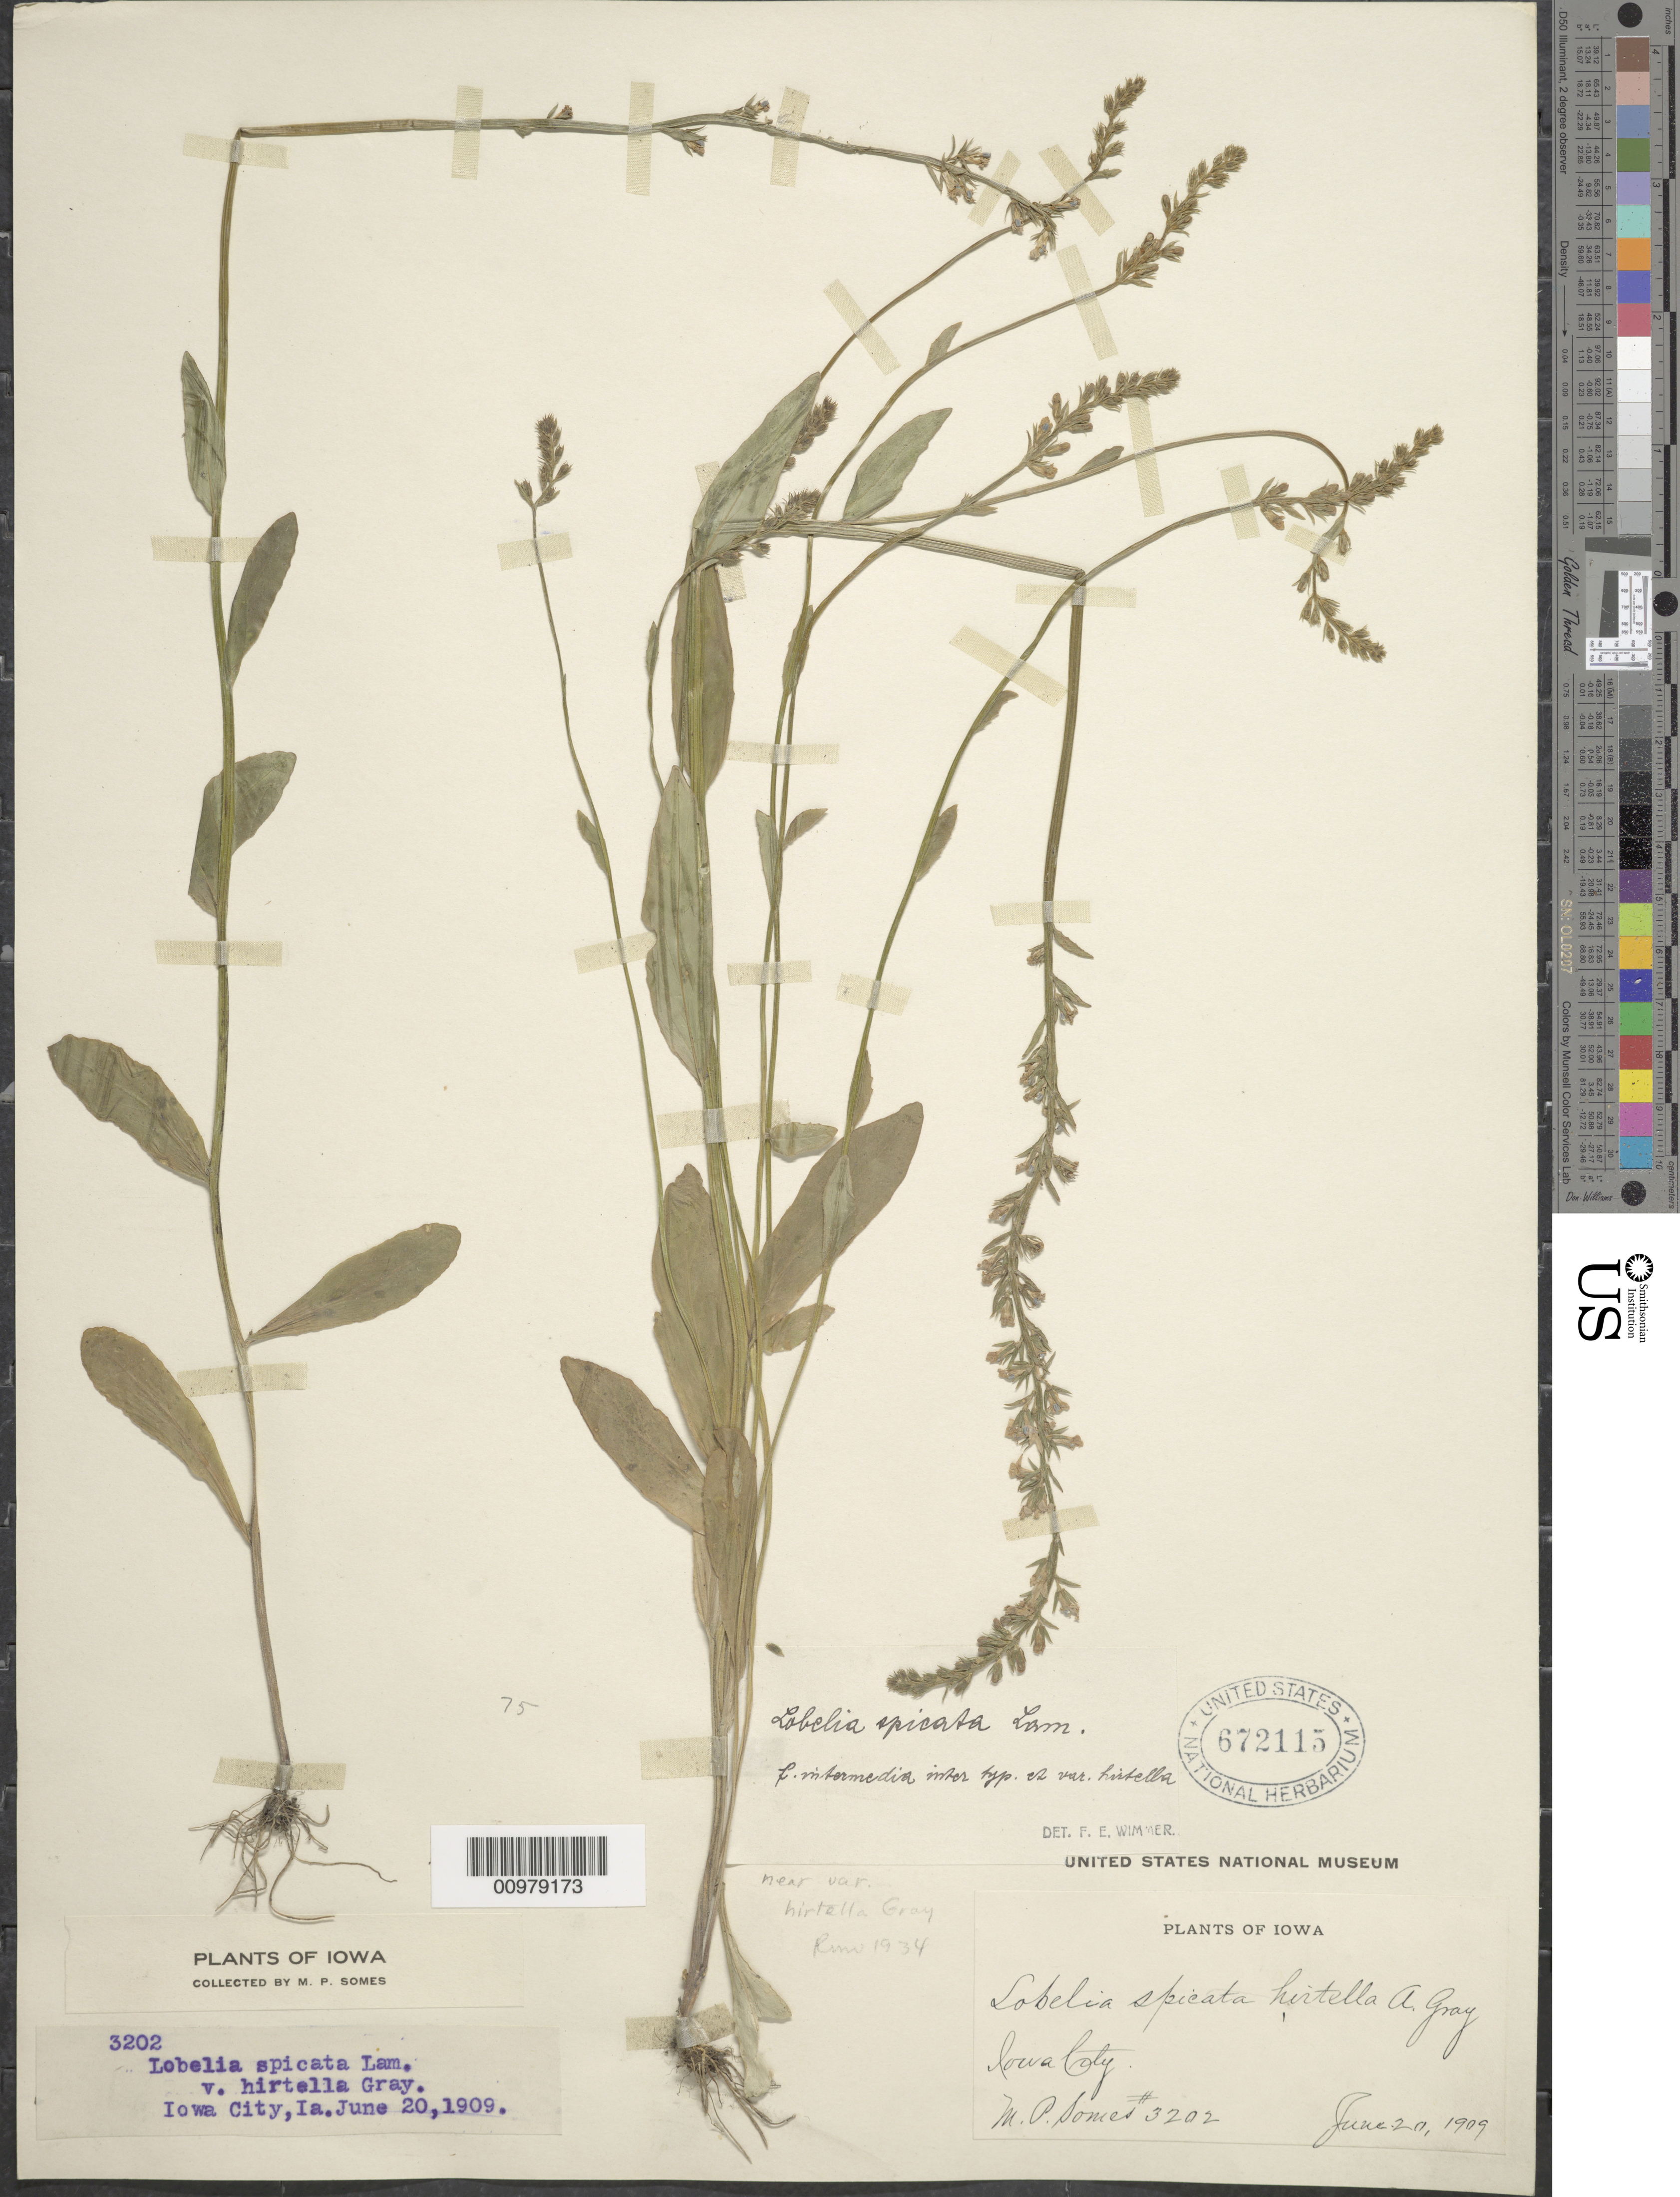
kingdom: Plantae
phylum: Tracheophyta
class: Magnoliopsida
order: Asterales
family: Campanulaceae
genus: Lobelia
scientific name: Lobelia spicata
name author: Lam.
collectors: M. Somes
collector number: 3202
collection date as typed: June 20, 1909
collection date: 1909-06-20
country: United States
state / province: Iowa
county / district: Johnson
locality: Iowa City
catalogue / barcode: US 672115